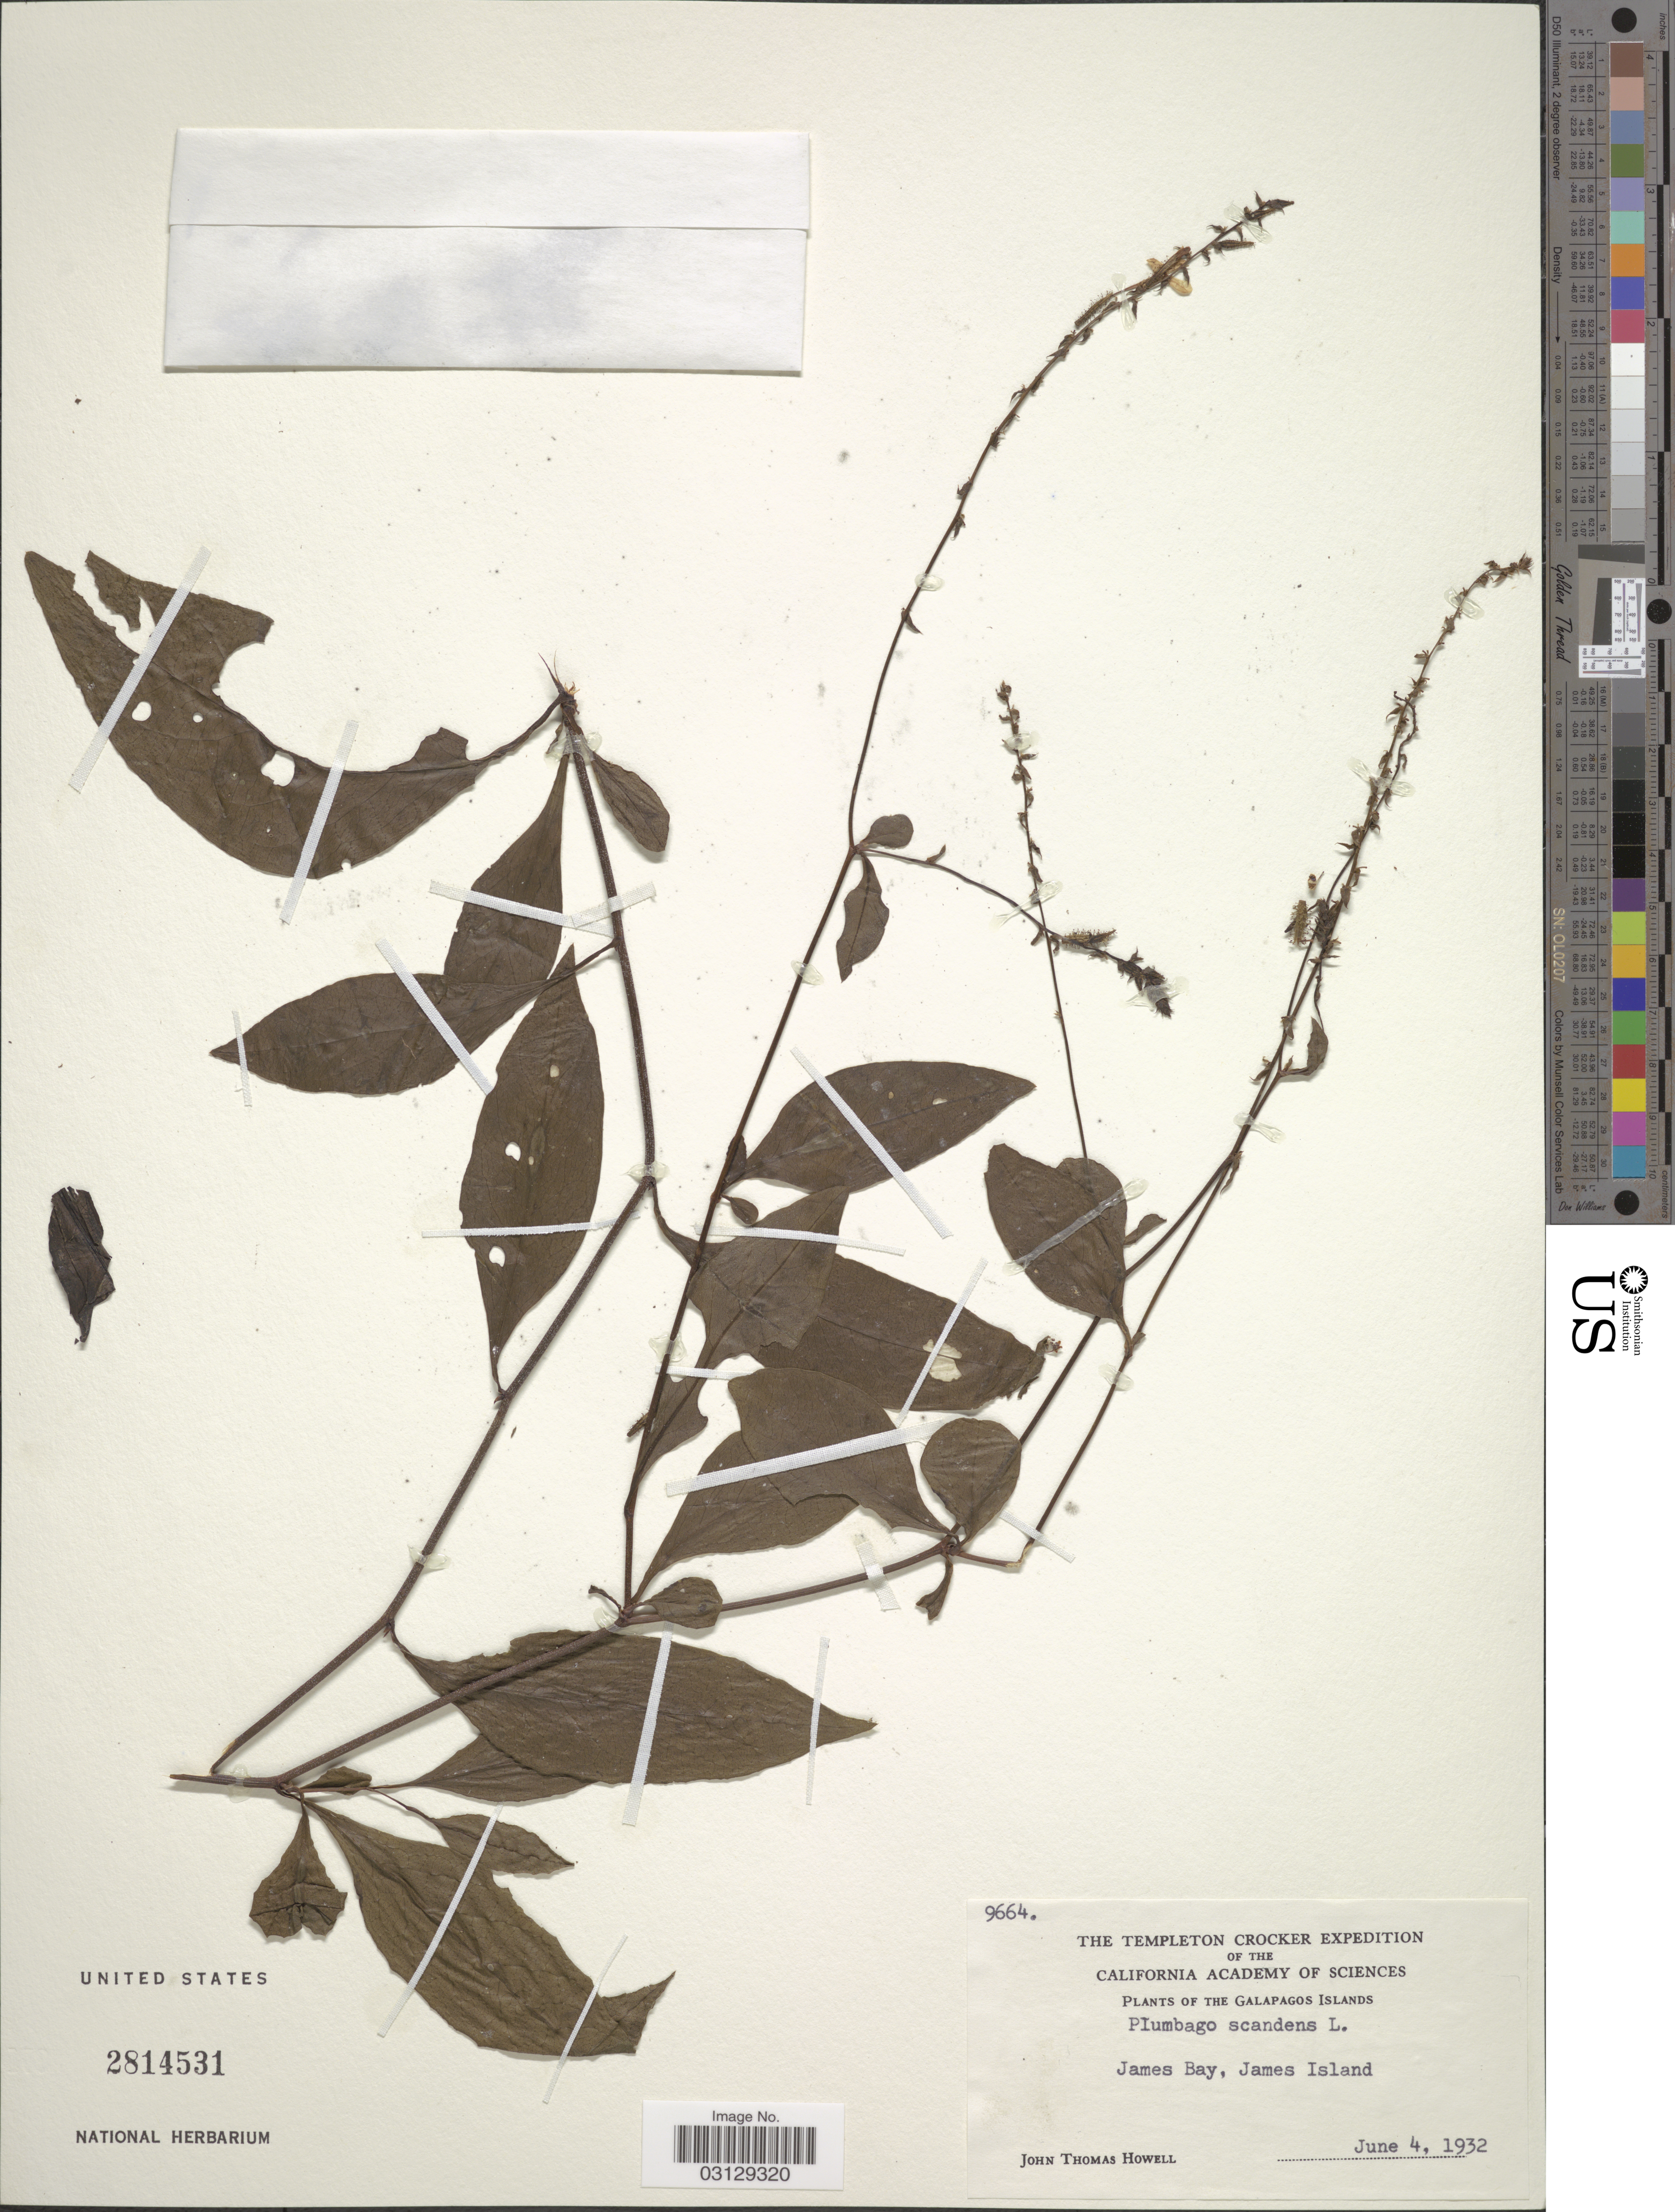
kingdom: Plantae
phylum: Tracheophyta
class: Magnoliopsida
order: Caryophyllales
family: Plumbaginaceae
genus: Plumbago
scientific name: Plumbago scandens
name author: L.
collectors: J. T. Howell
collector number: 9664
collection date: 1932-06-04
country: Ecuador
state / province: Colón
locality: The Galapagos Islands. James Bay, James Island.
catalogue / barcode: US 2814531